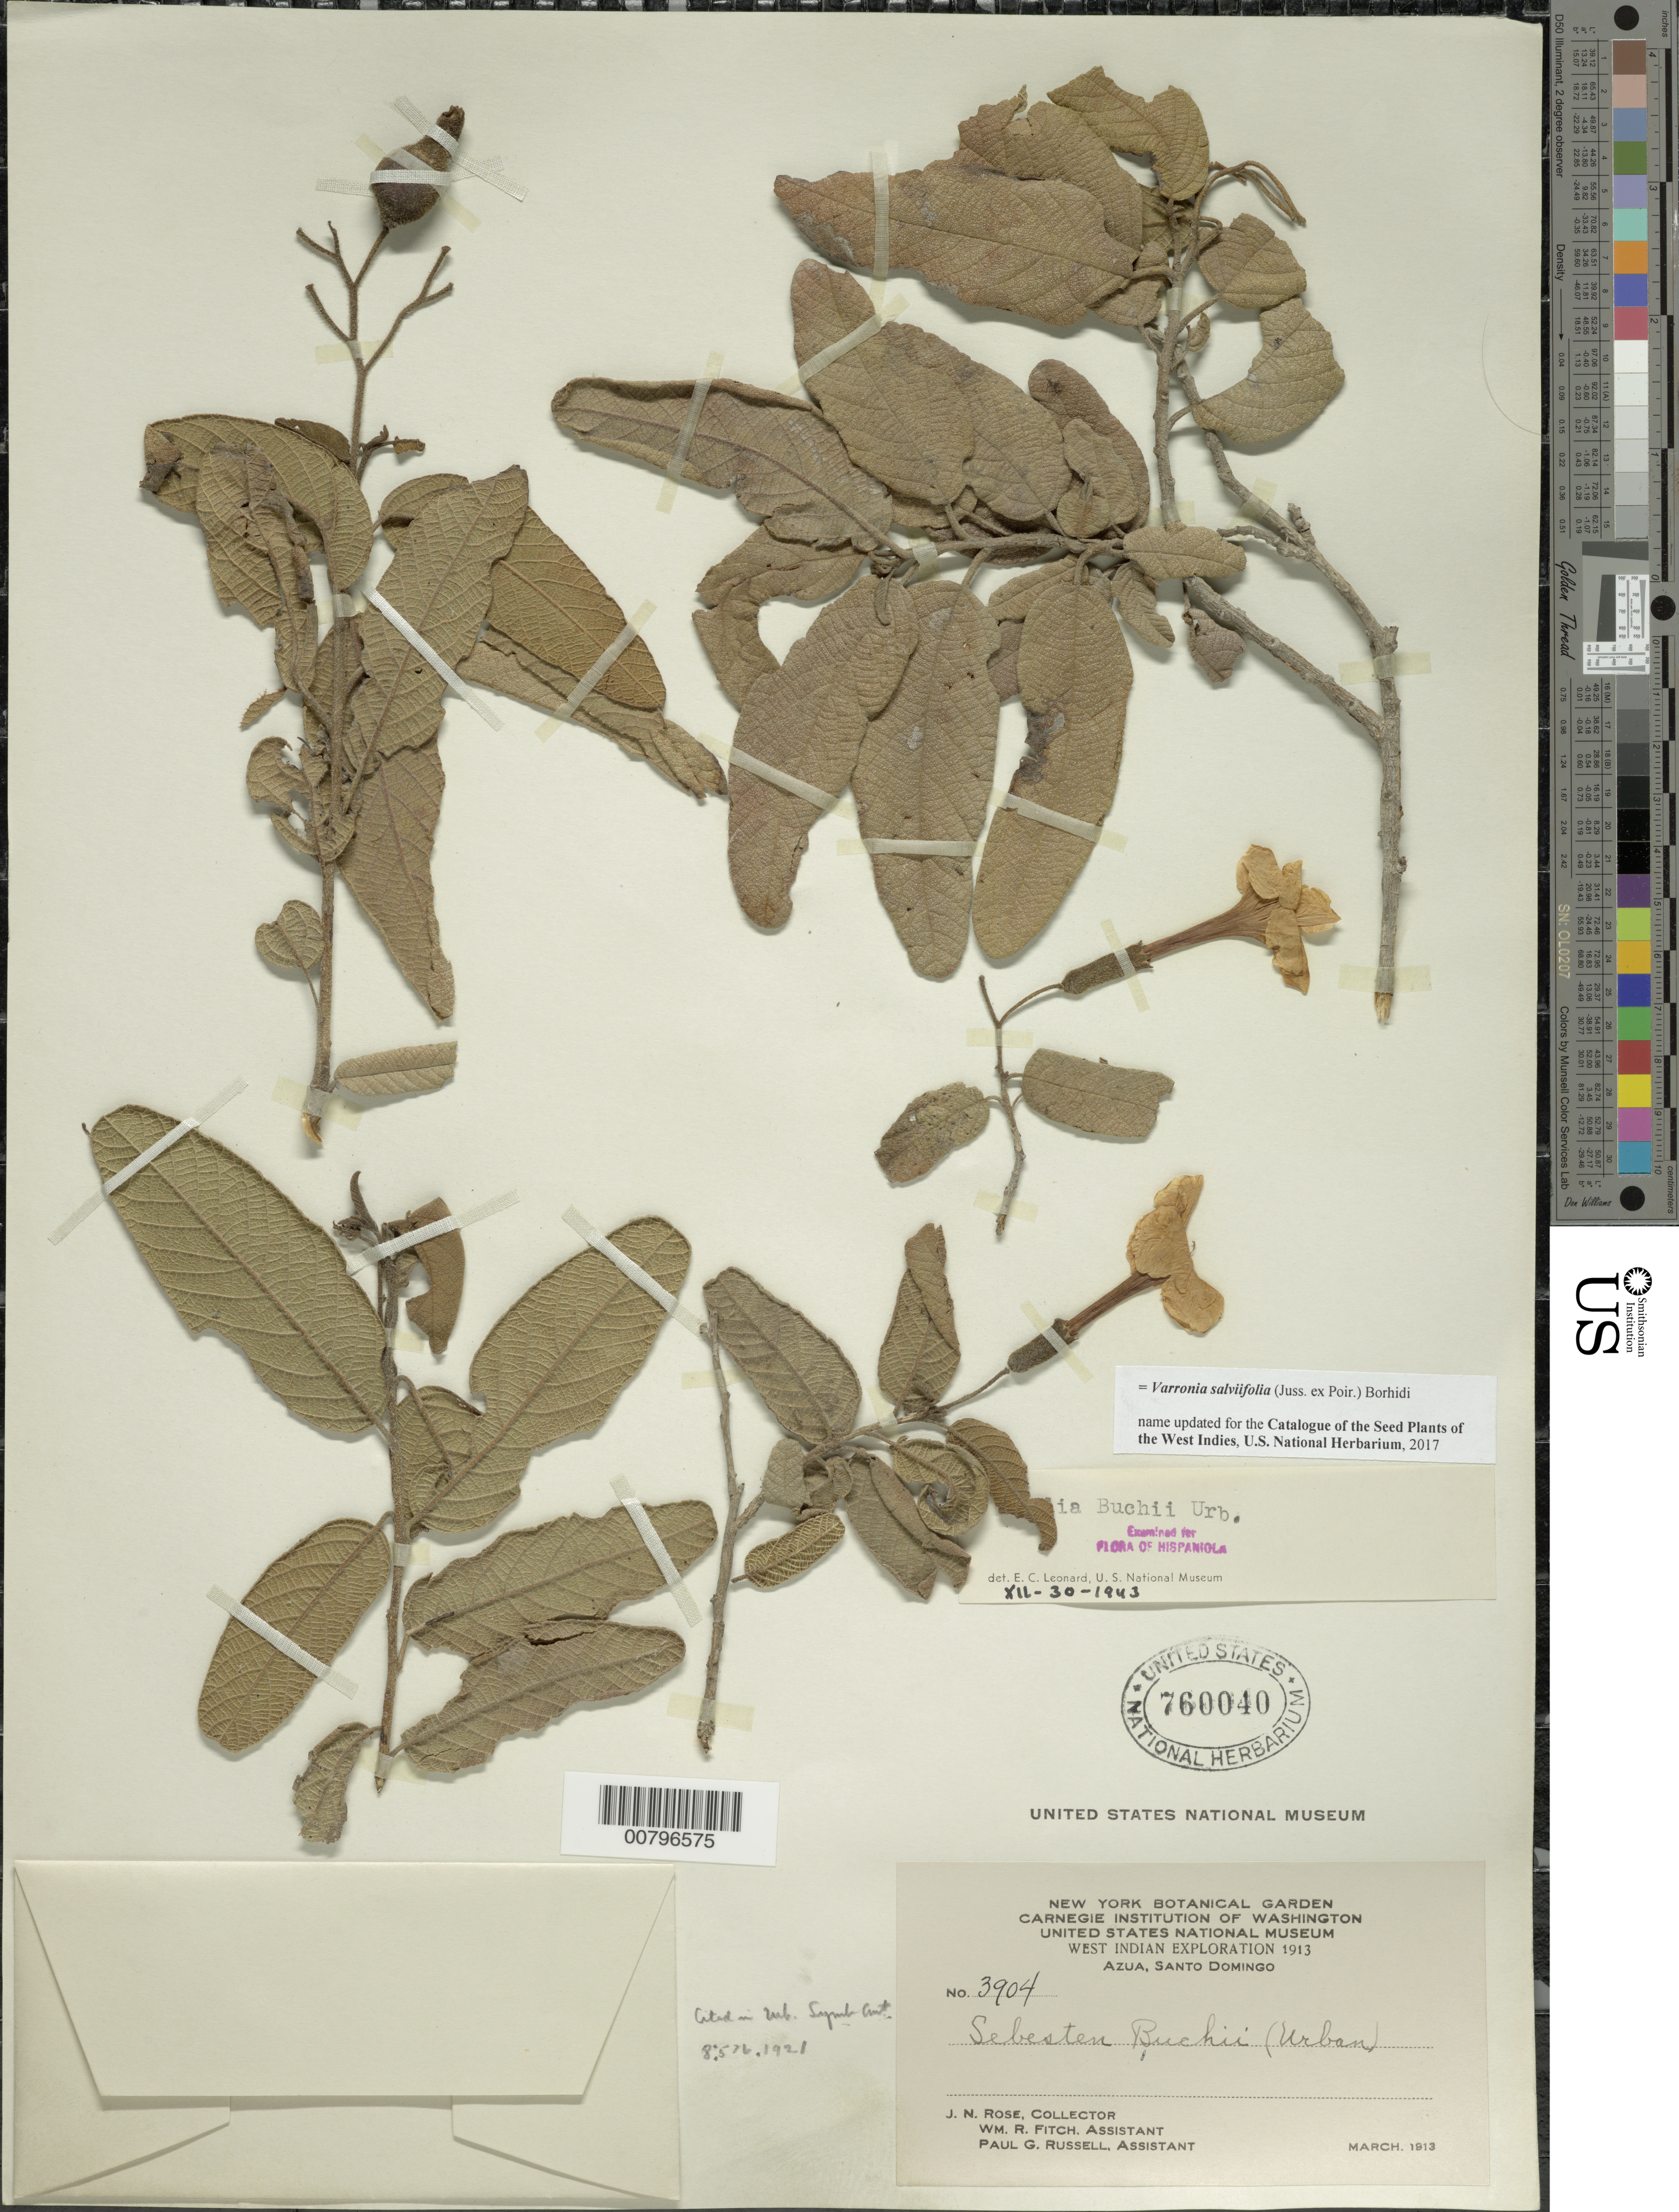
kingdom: Plantae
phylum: Tracheophyta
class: Magnoliopsida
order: Boraginales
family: Cordiaceae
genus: Varronia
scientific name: Varronia salviifolia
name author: (Juss. ex Poir.) Borhidi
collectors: J. N. Rose, W. R. Fitch & P. G. Russell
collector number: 3904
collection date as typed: Mar 1913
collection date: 1913-03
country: Dominican Republic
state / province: Azua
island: Hispaniola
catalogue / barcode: US 760040